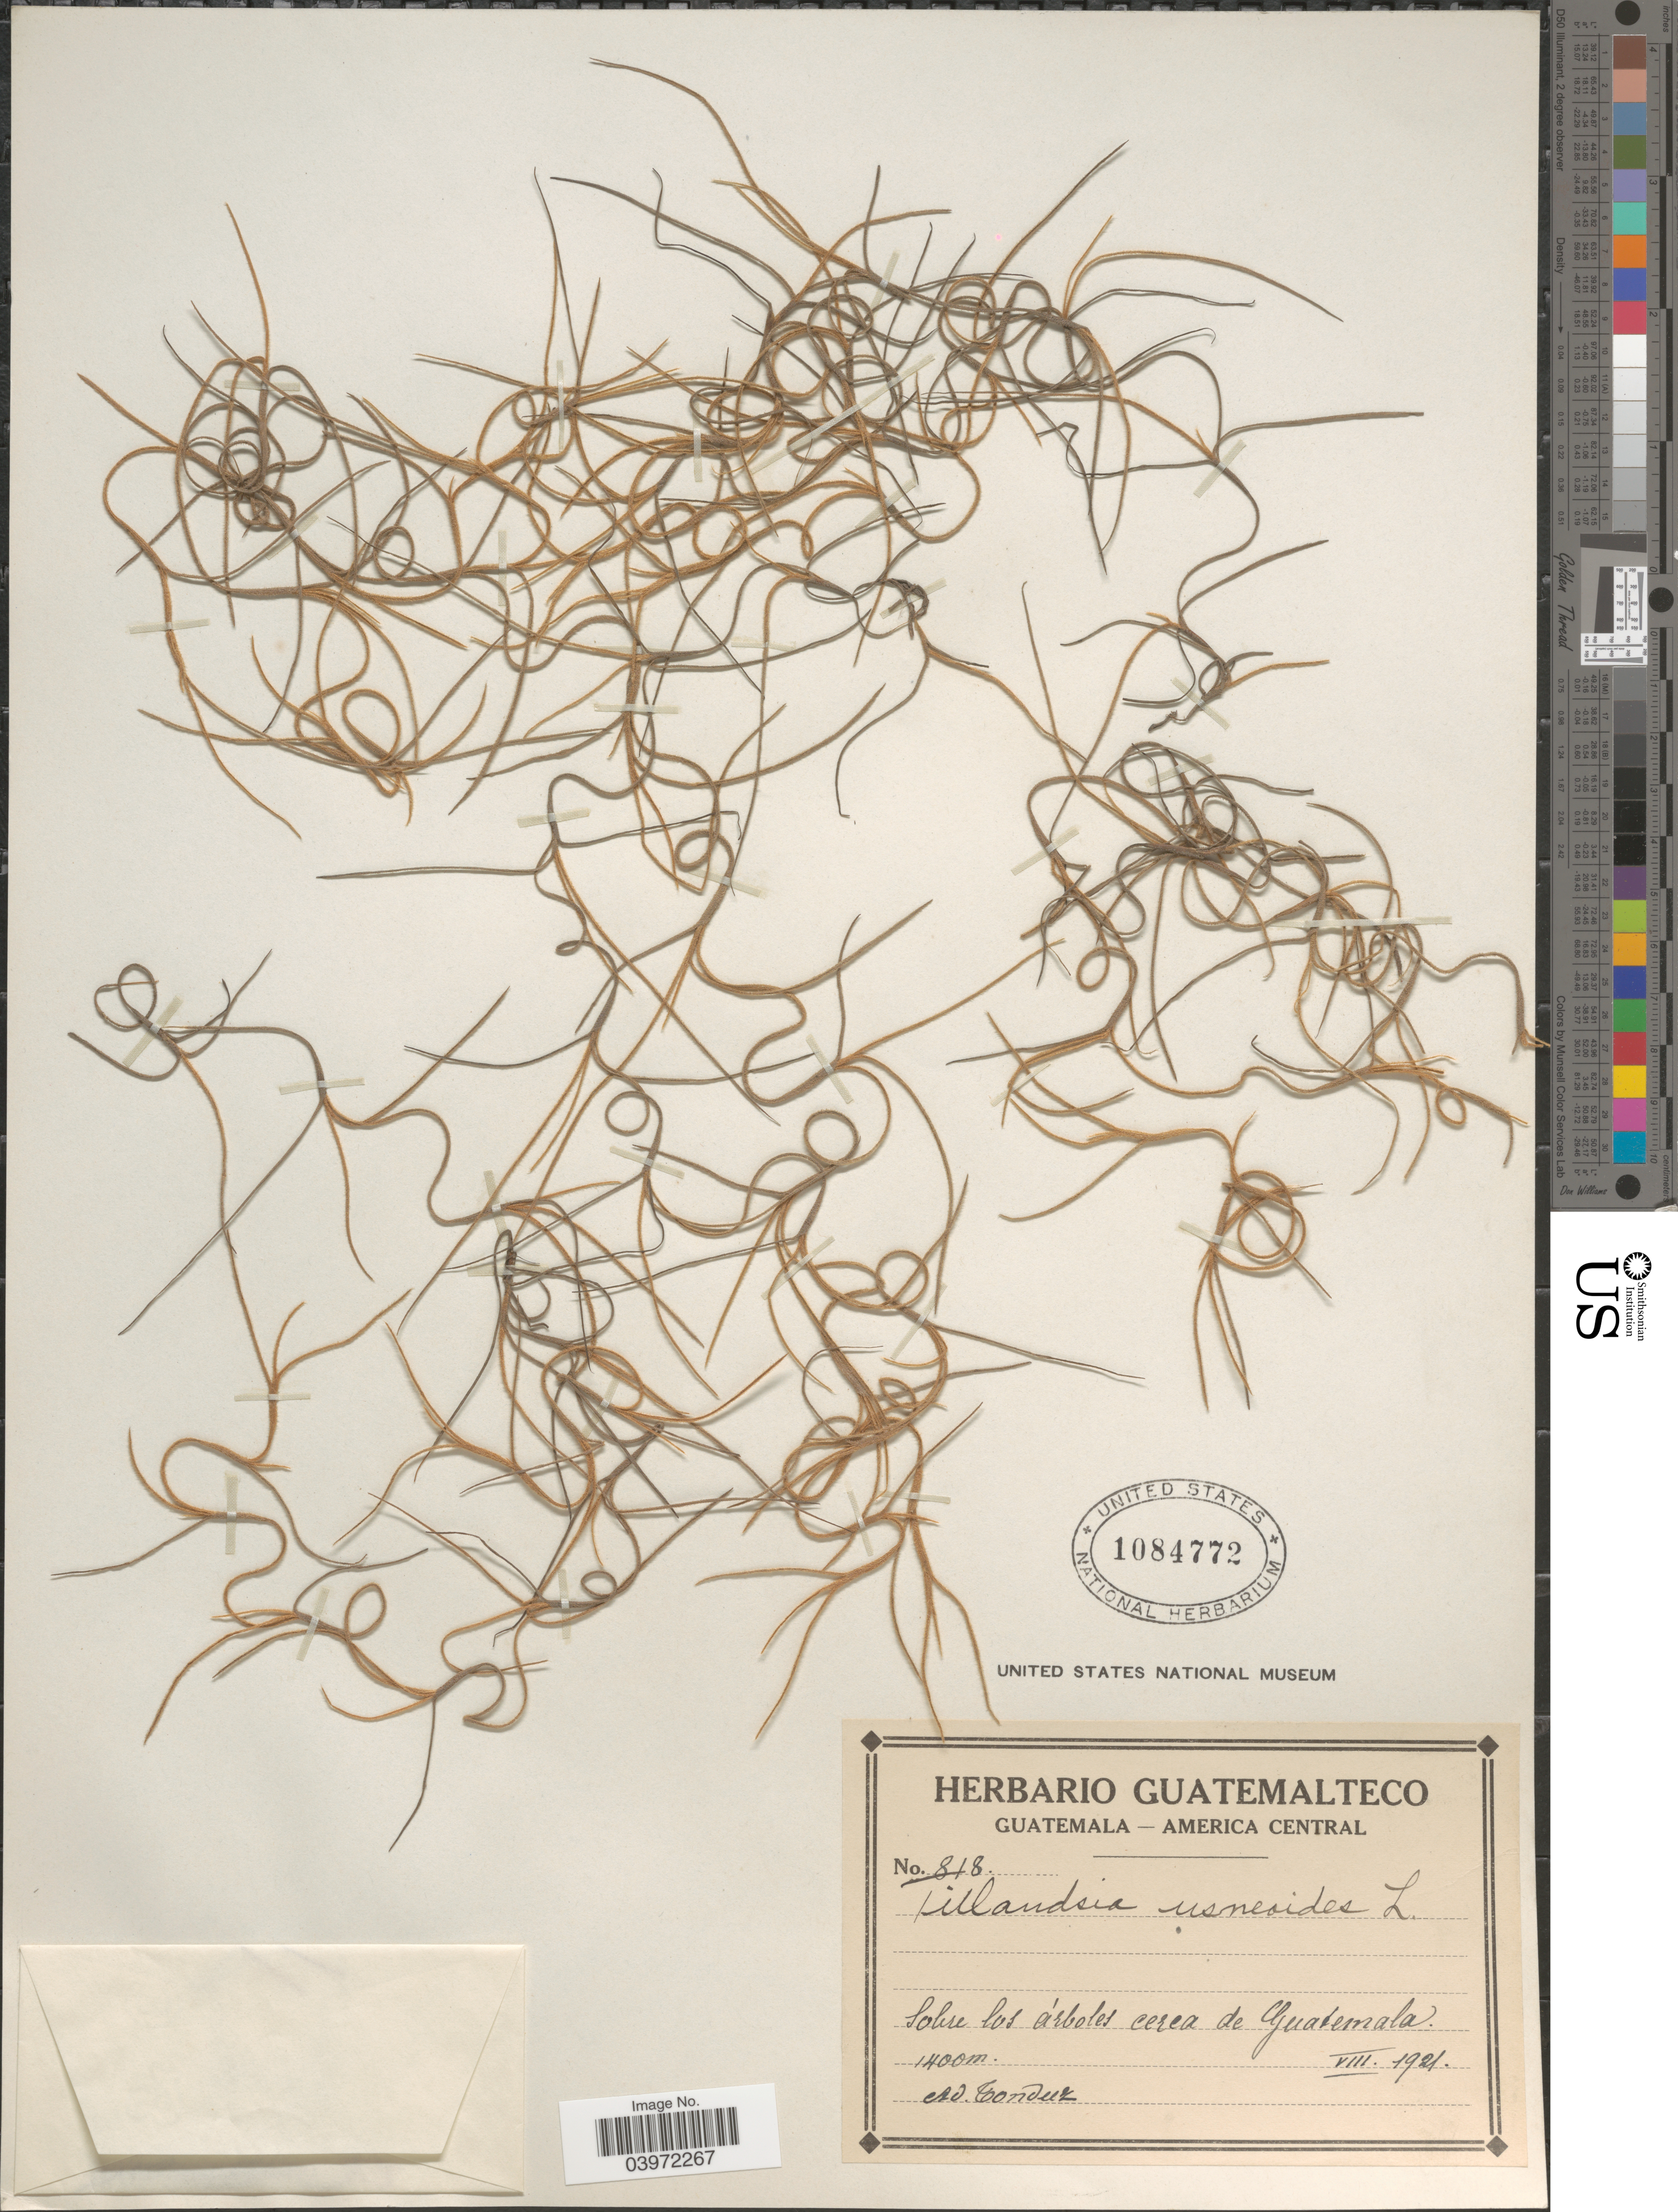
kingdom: Plantae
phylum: Tracheophyta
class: Liliopsida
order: Poales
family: Bromeliaceae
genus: Tillandsia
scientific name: Tillandsia usneoides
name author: (L.) L.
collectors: A. Tonduz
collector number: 818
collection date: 1921-08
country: Guatemala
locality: Sobre los árboles cerca de Guatemala.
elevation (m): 1400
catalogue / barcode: US 1084772